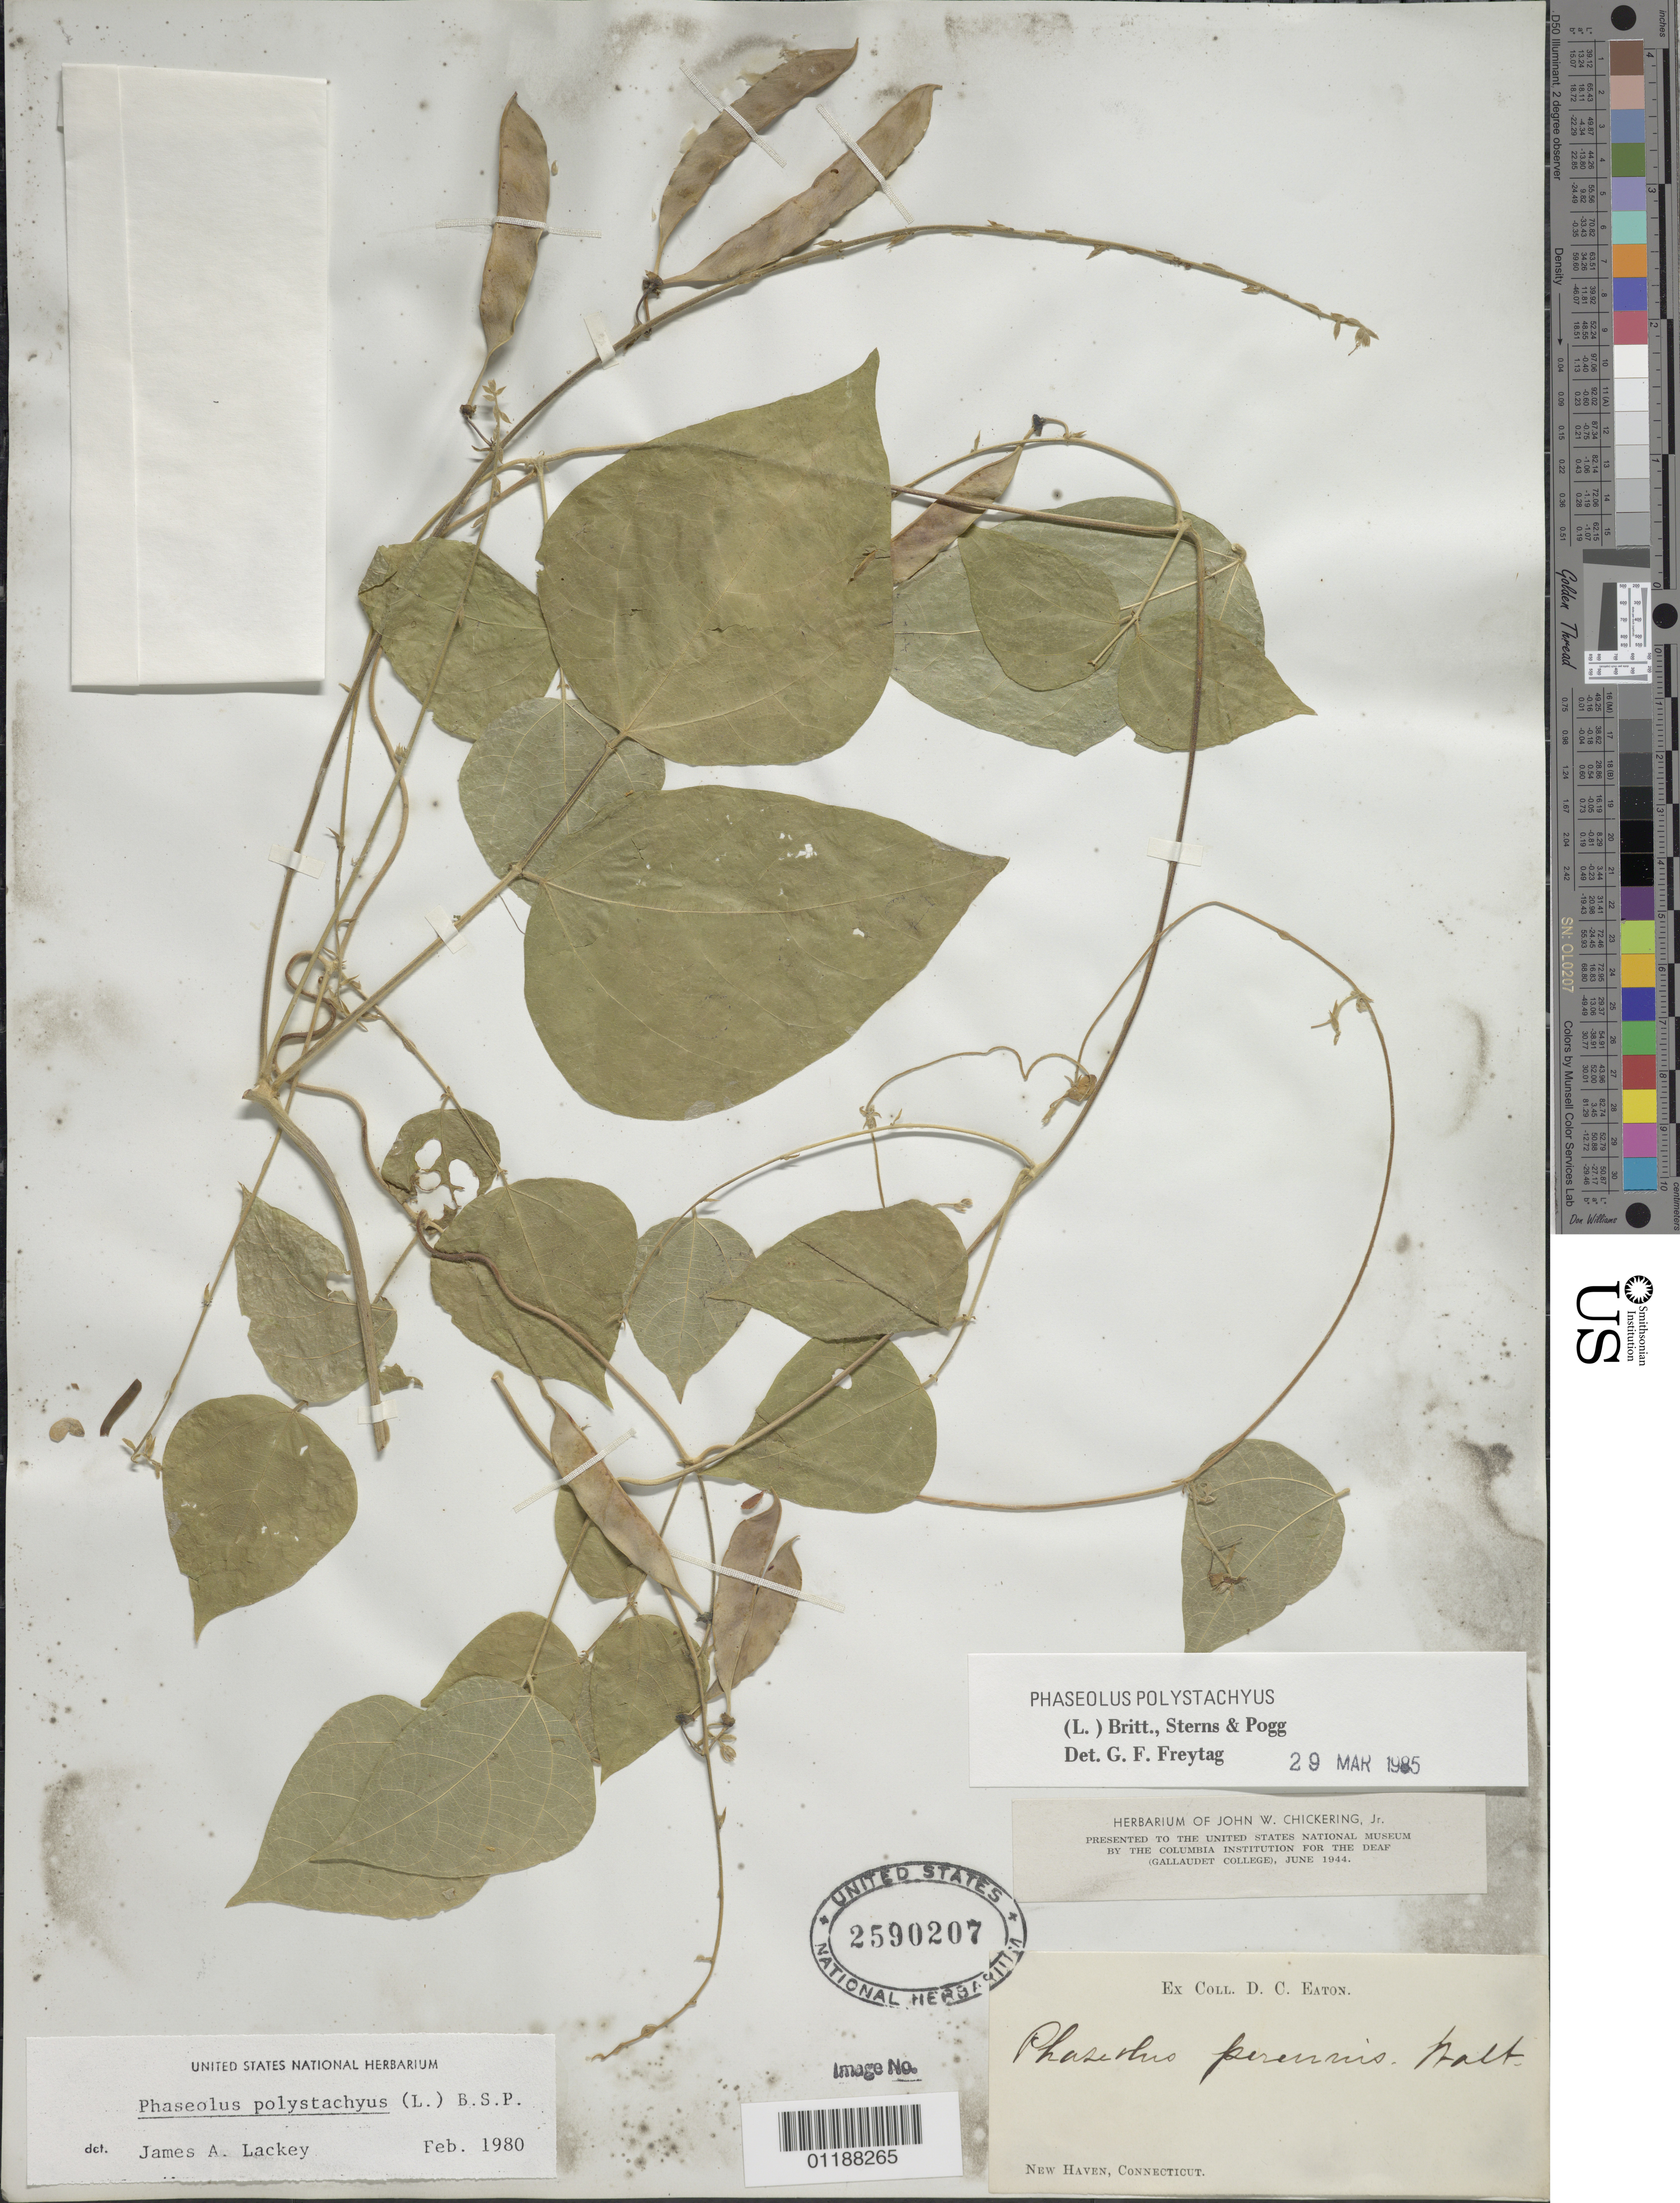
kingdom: Plantae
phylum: Tracheophyta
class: Magnoliopsida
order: Fabales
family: Fabaceae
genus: Phaseolus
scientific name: Phaseolus polystachios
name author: (L.) Britton, Stearns & Poggenb.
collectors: D. Eaton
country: United States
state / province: Connecticut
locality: New Haven.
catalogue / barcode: US 2590207